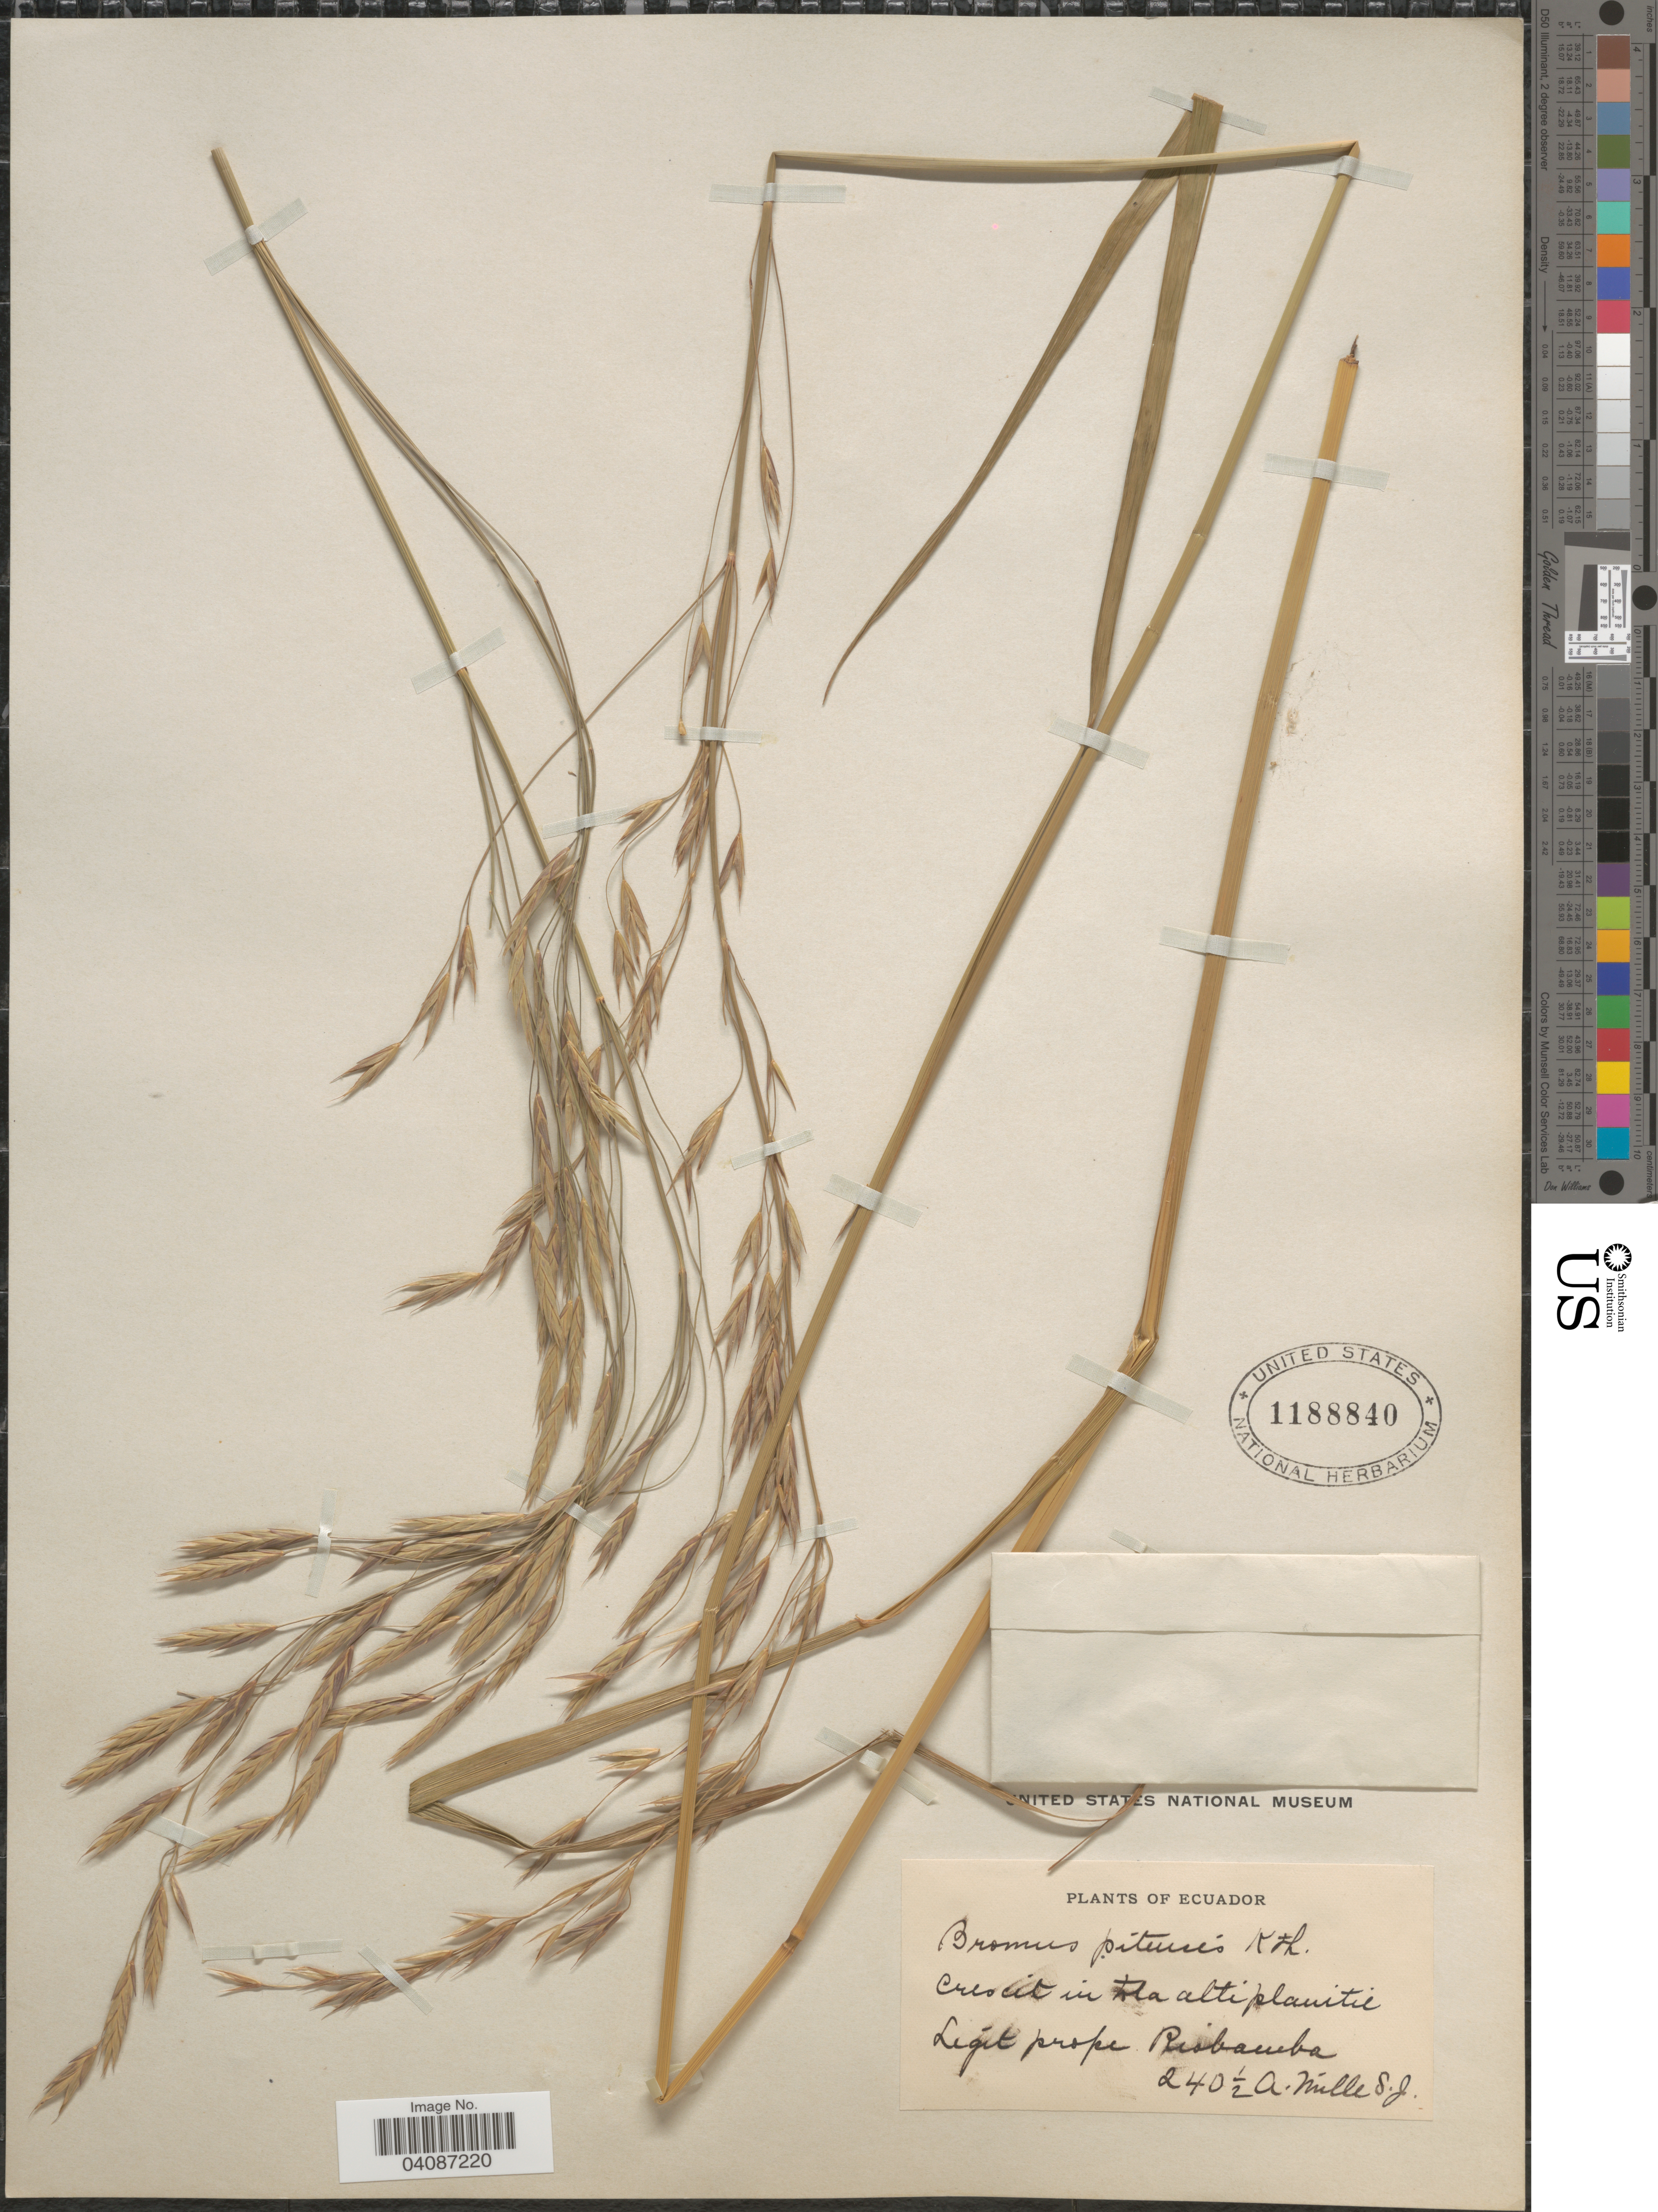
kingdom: Plantae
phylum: Tracheophyta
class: Liliopsida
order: Poales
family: Poaceae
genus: Bromus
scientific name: Bromus pitensis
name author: Kunth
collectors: A. Mille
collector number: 240½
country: Ecuador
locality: Prope Riobamba.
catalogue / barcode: US 1188840